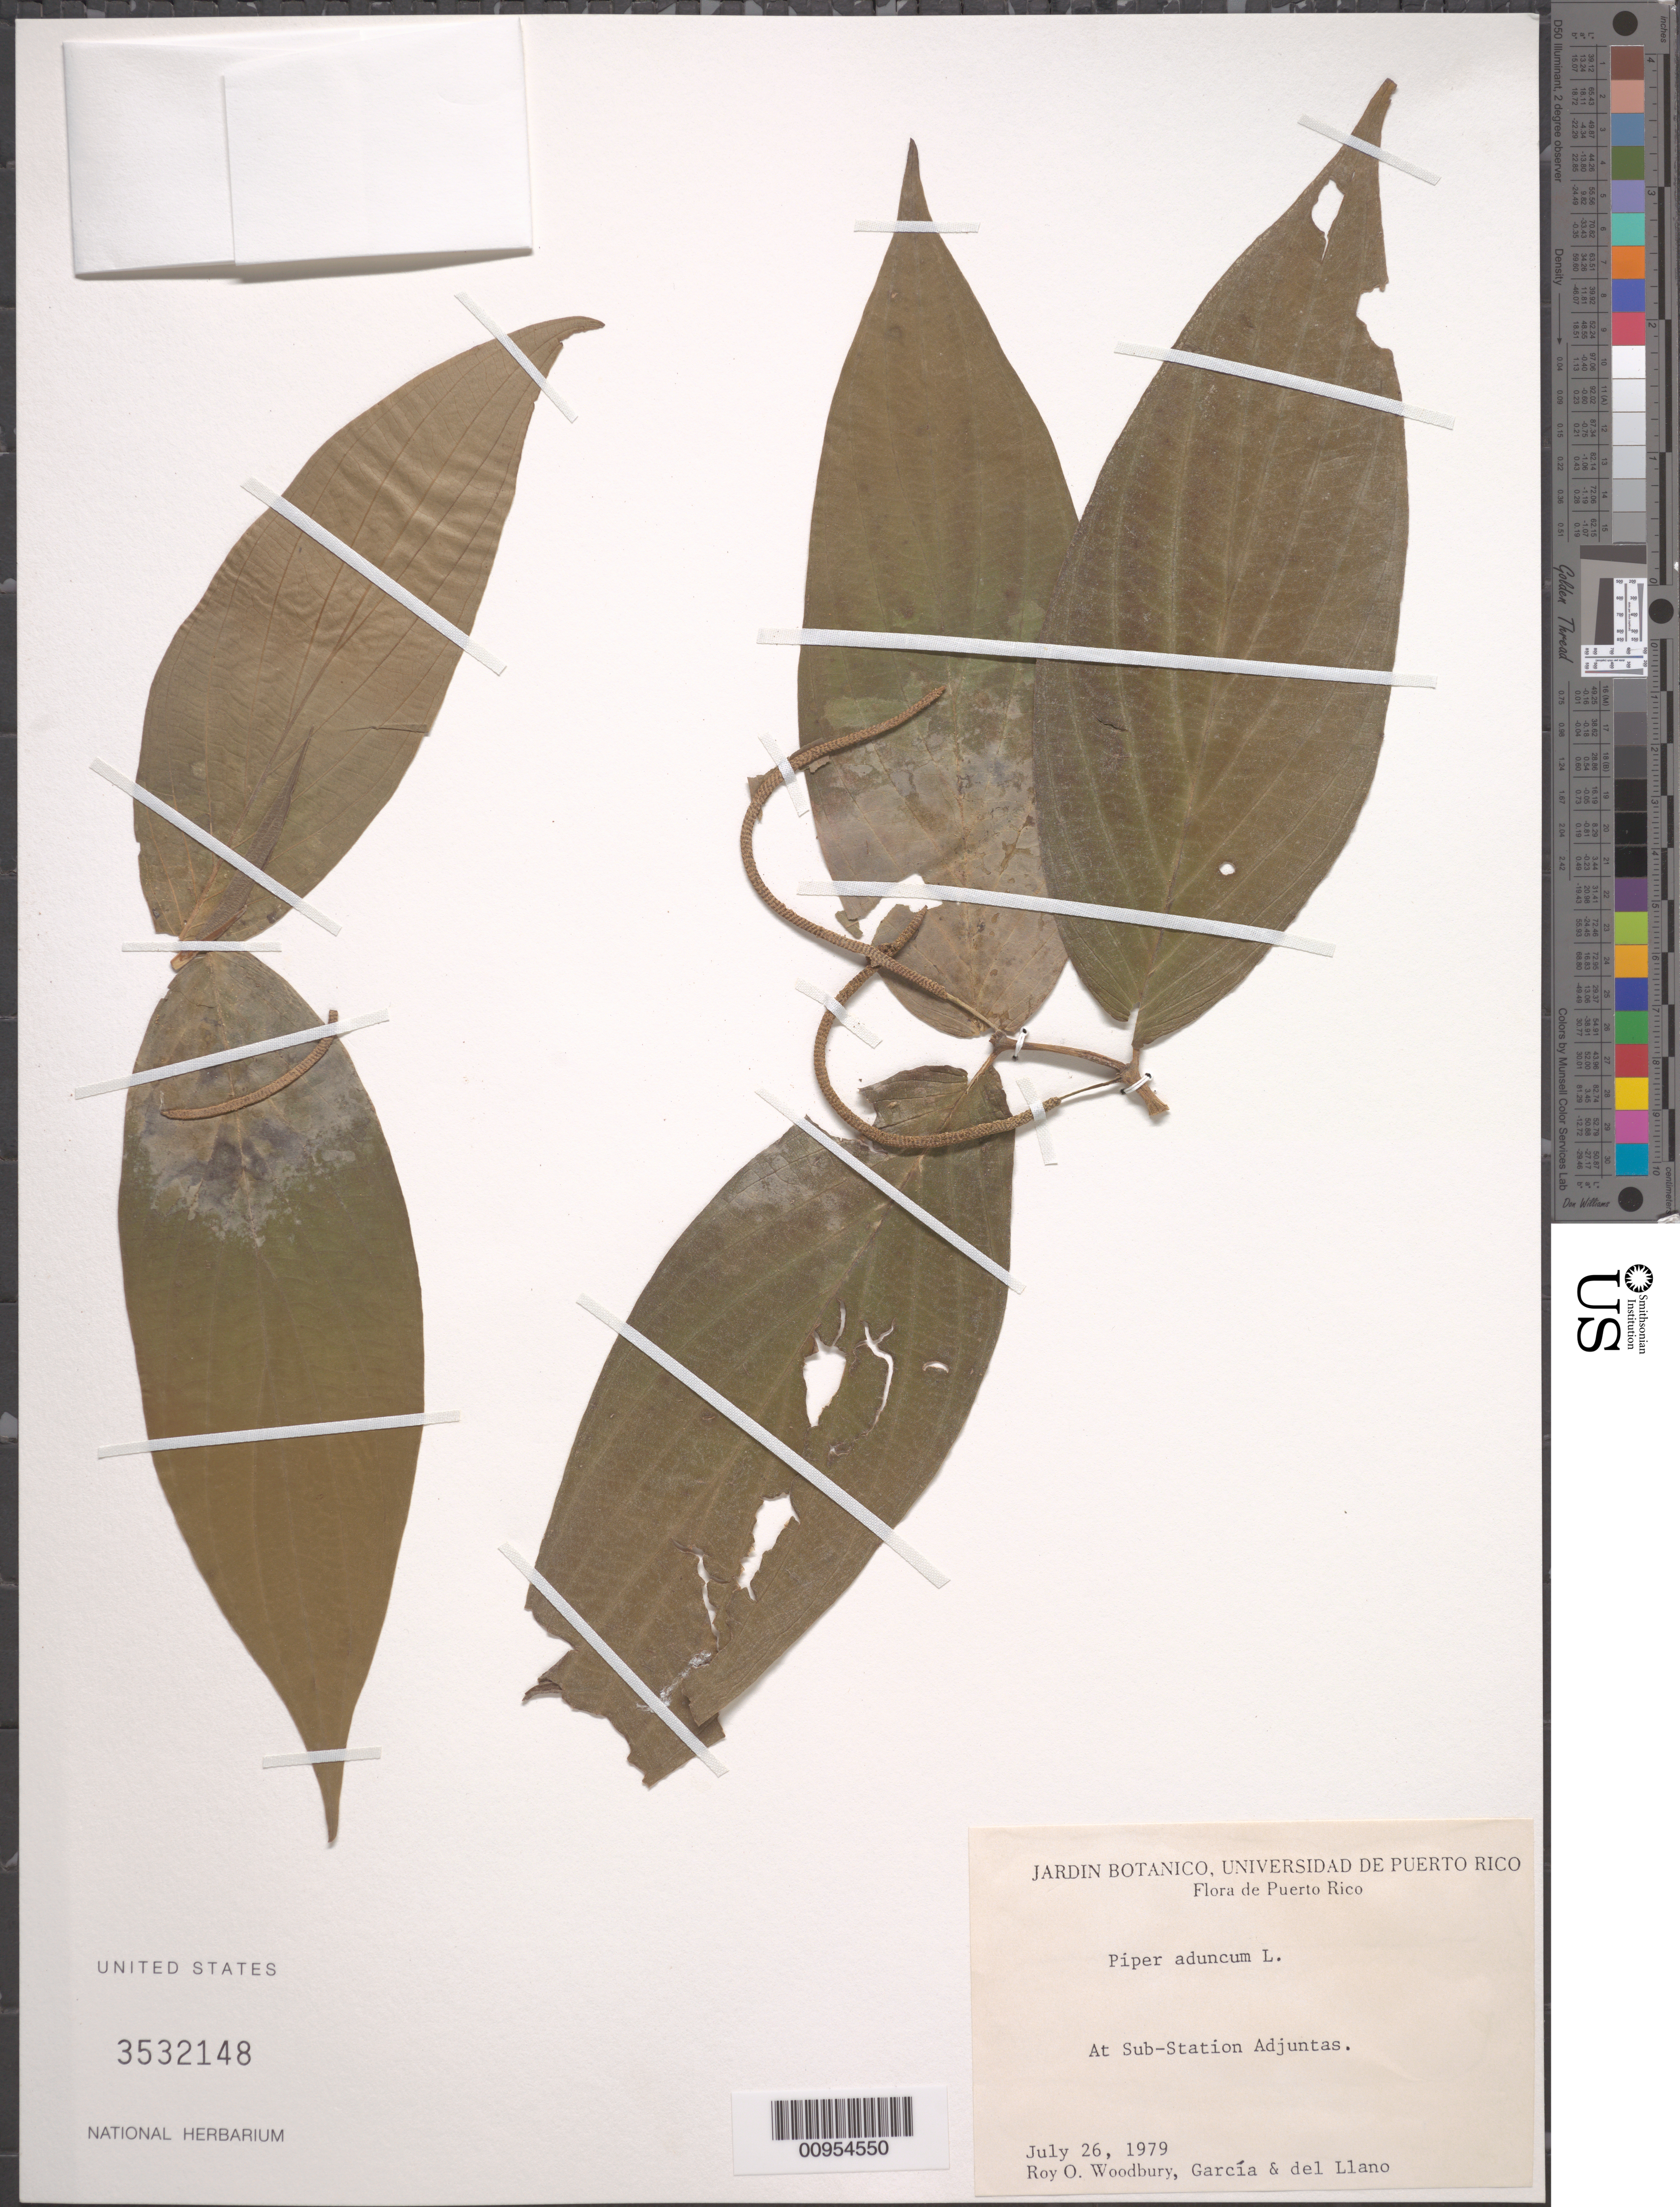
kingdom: Plantae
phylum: Tracheophyta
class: Magnoliopsida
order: Piperales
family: Piperaceae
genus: Piper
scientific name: Piper aduncum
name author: L.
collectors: R. O. Woodbury, J. García & del Llano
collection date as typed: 26 Jul 1979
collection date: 1979-07-26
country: Puerto Rico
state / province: Adjuntas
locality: At Sub-station Adjuntas.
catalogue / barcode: US 3532148